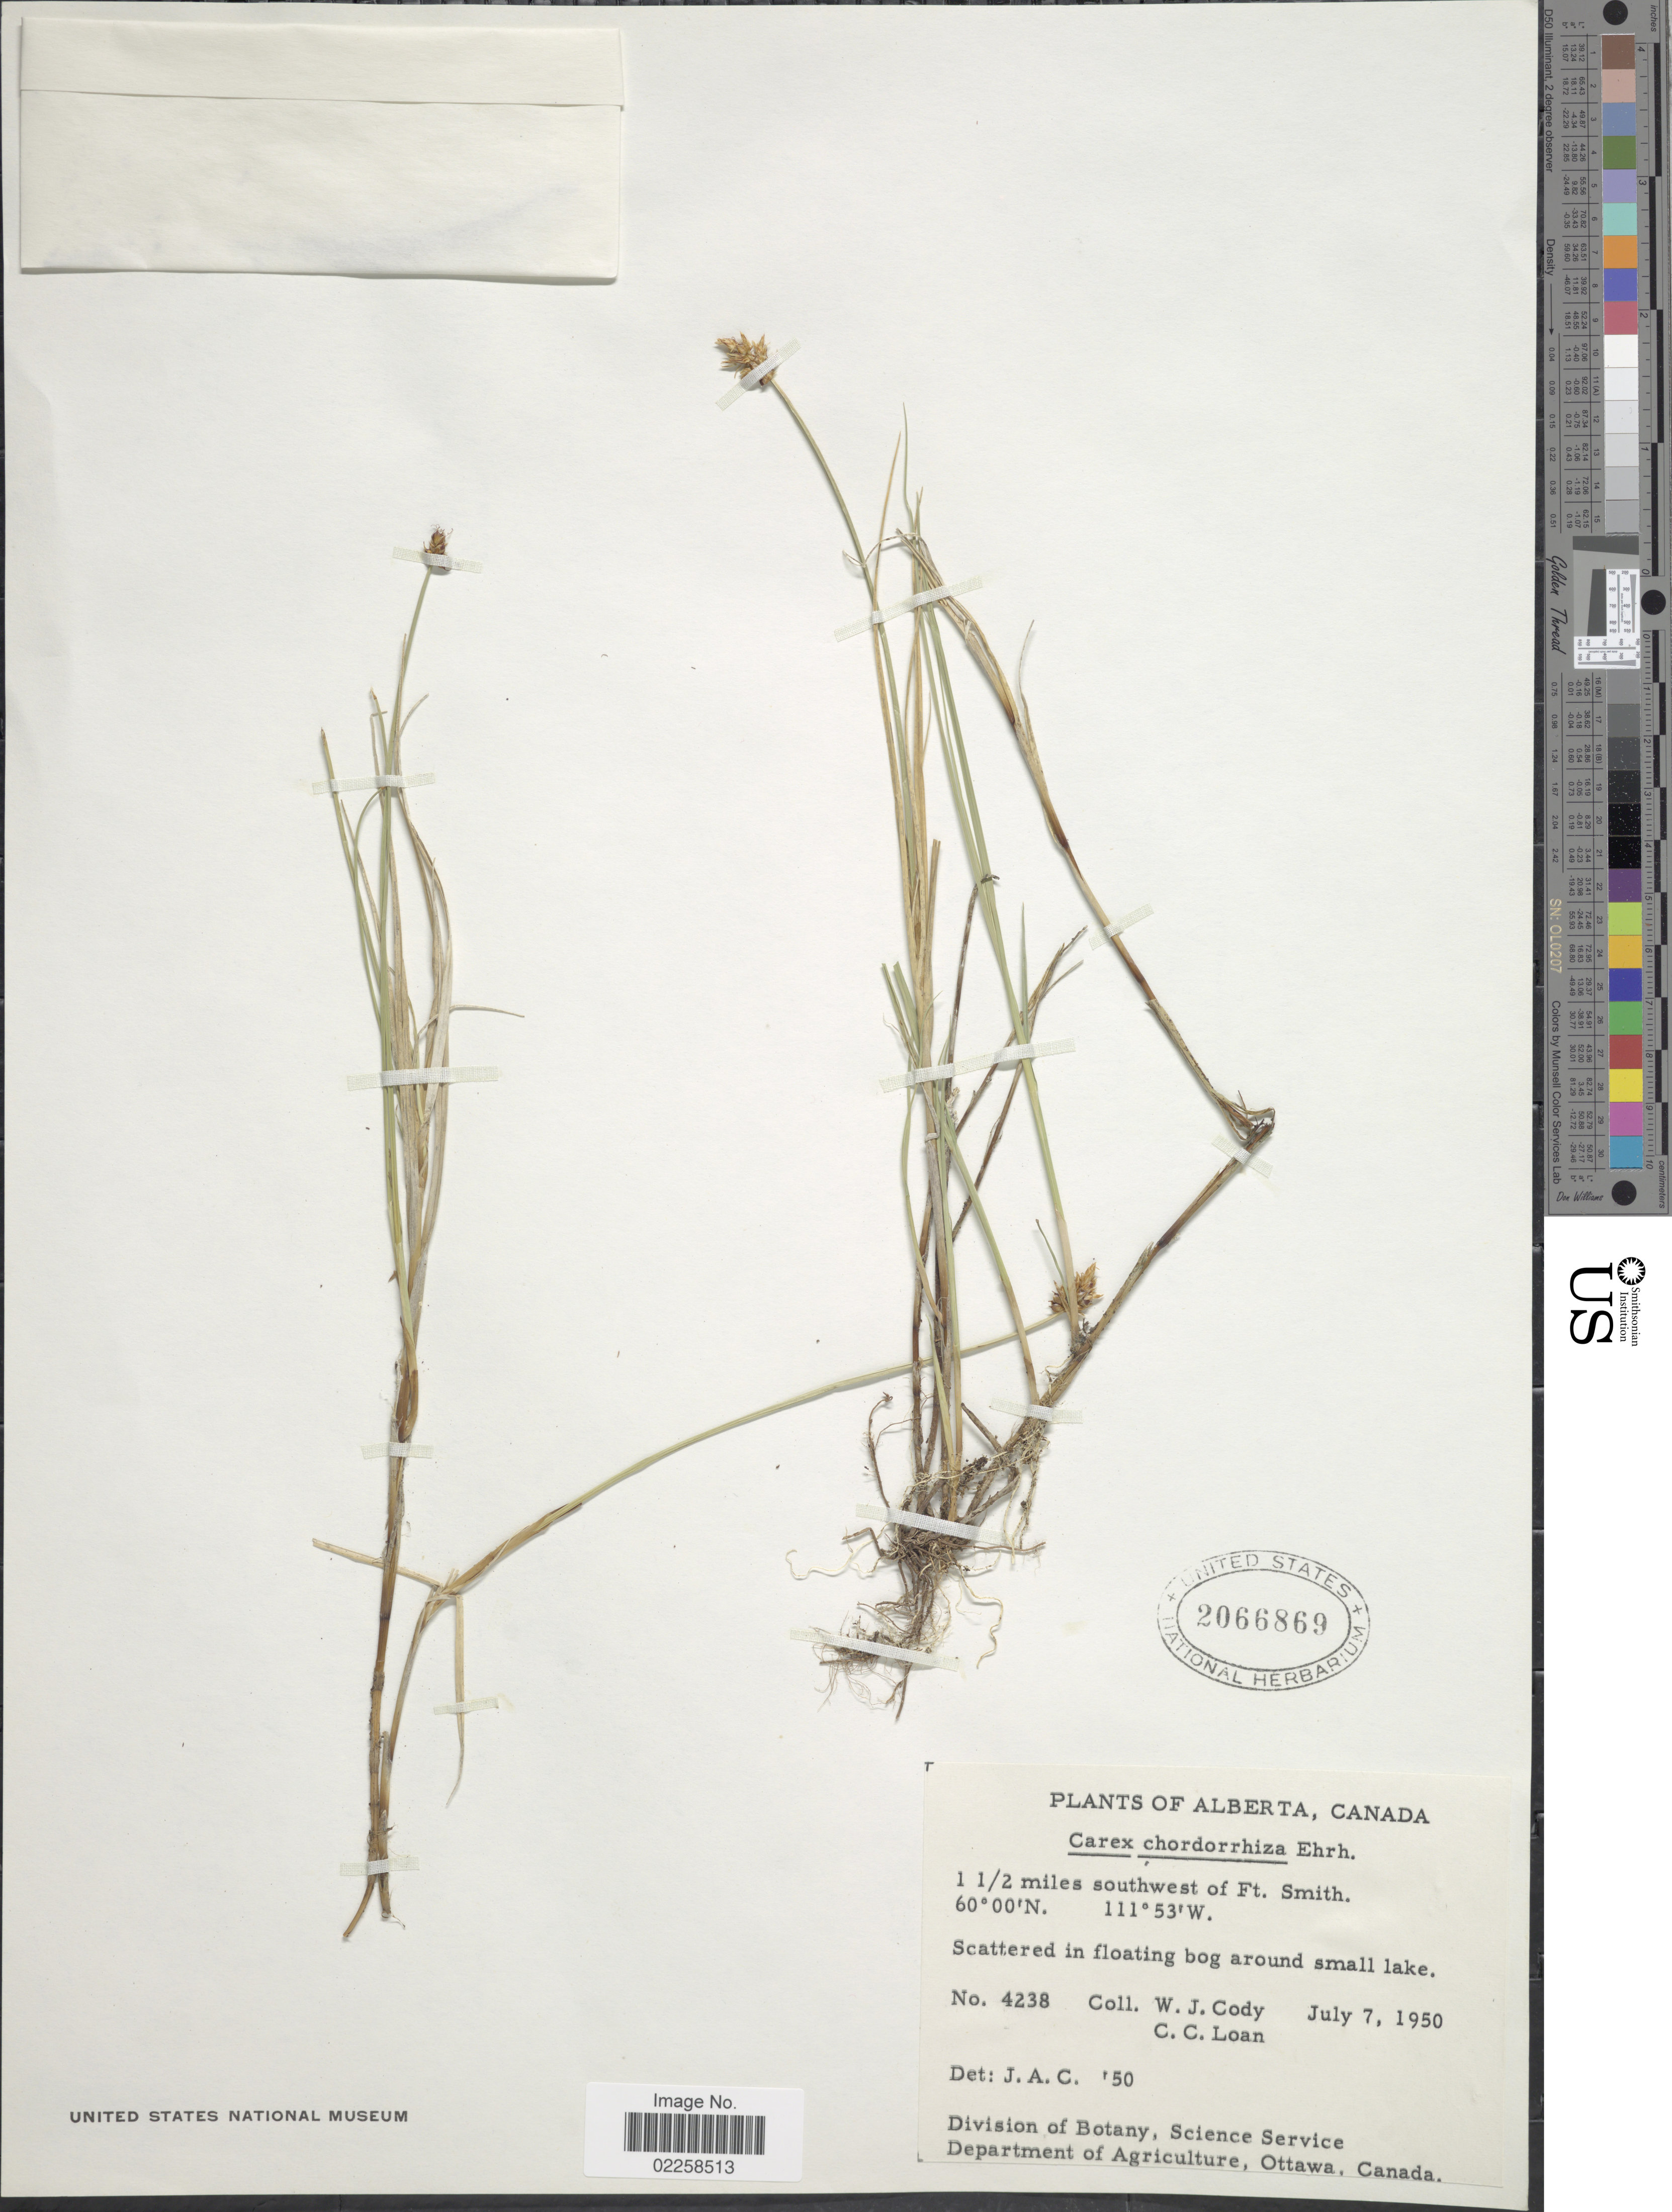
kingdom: Plantae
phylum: Tracheophyta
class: Liliopsida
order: Poales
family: Cyperaceae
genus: Carex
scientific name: Carex chordorrhiza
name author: L. f.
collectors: W. Cody & C. Loan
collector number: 4238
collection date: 1950-07-07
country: Canada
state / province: Alberta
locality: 1 1/2 miles southwest of Ft. Smith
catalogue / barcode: US 2066869